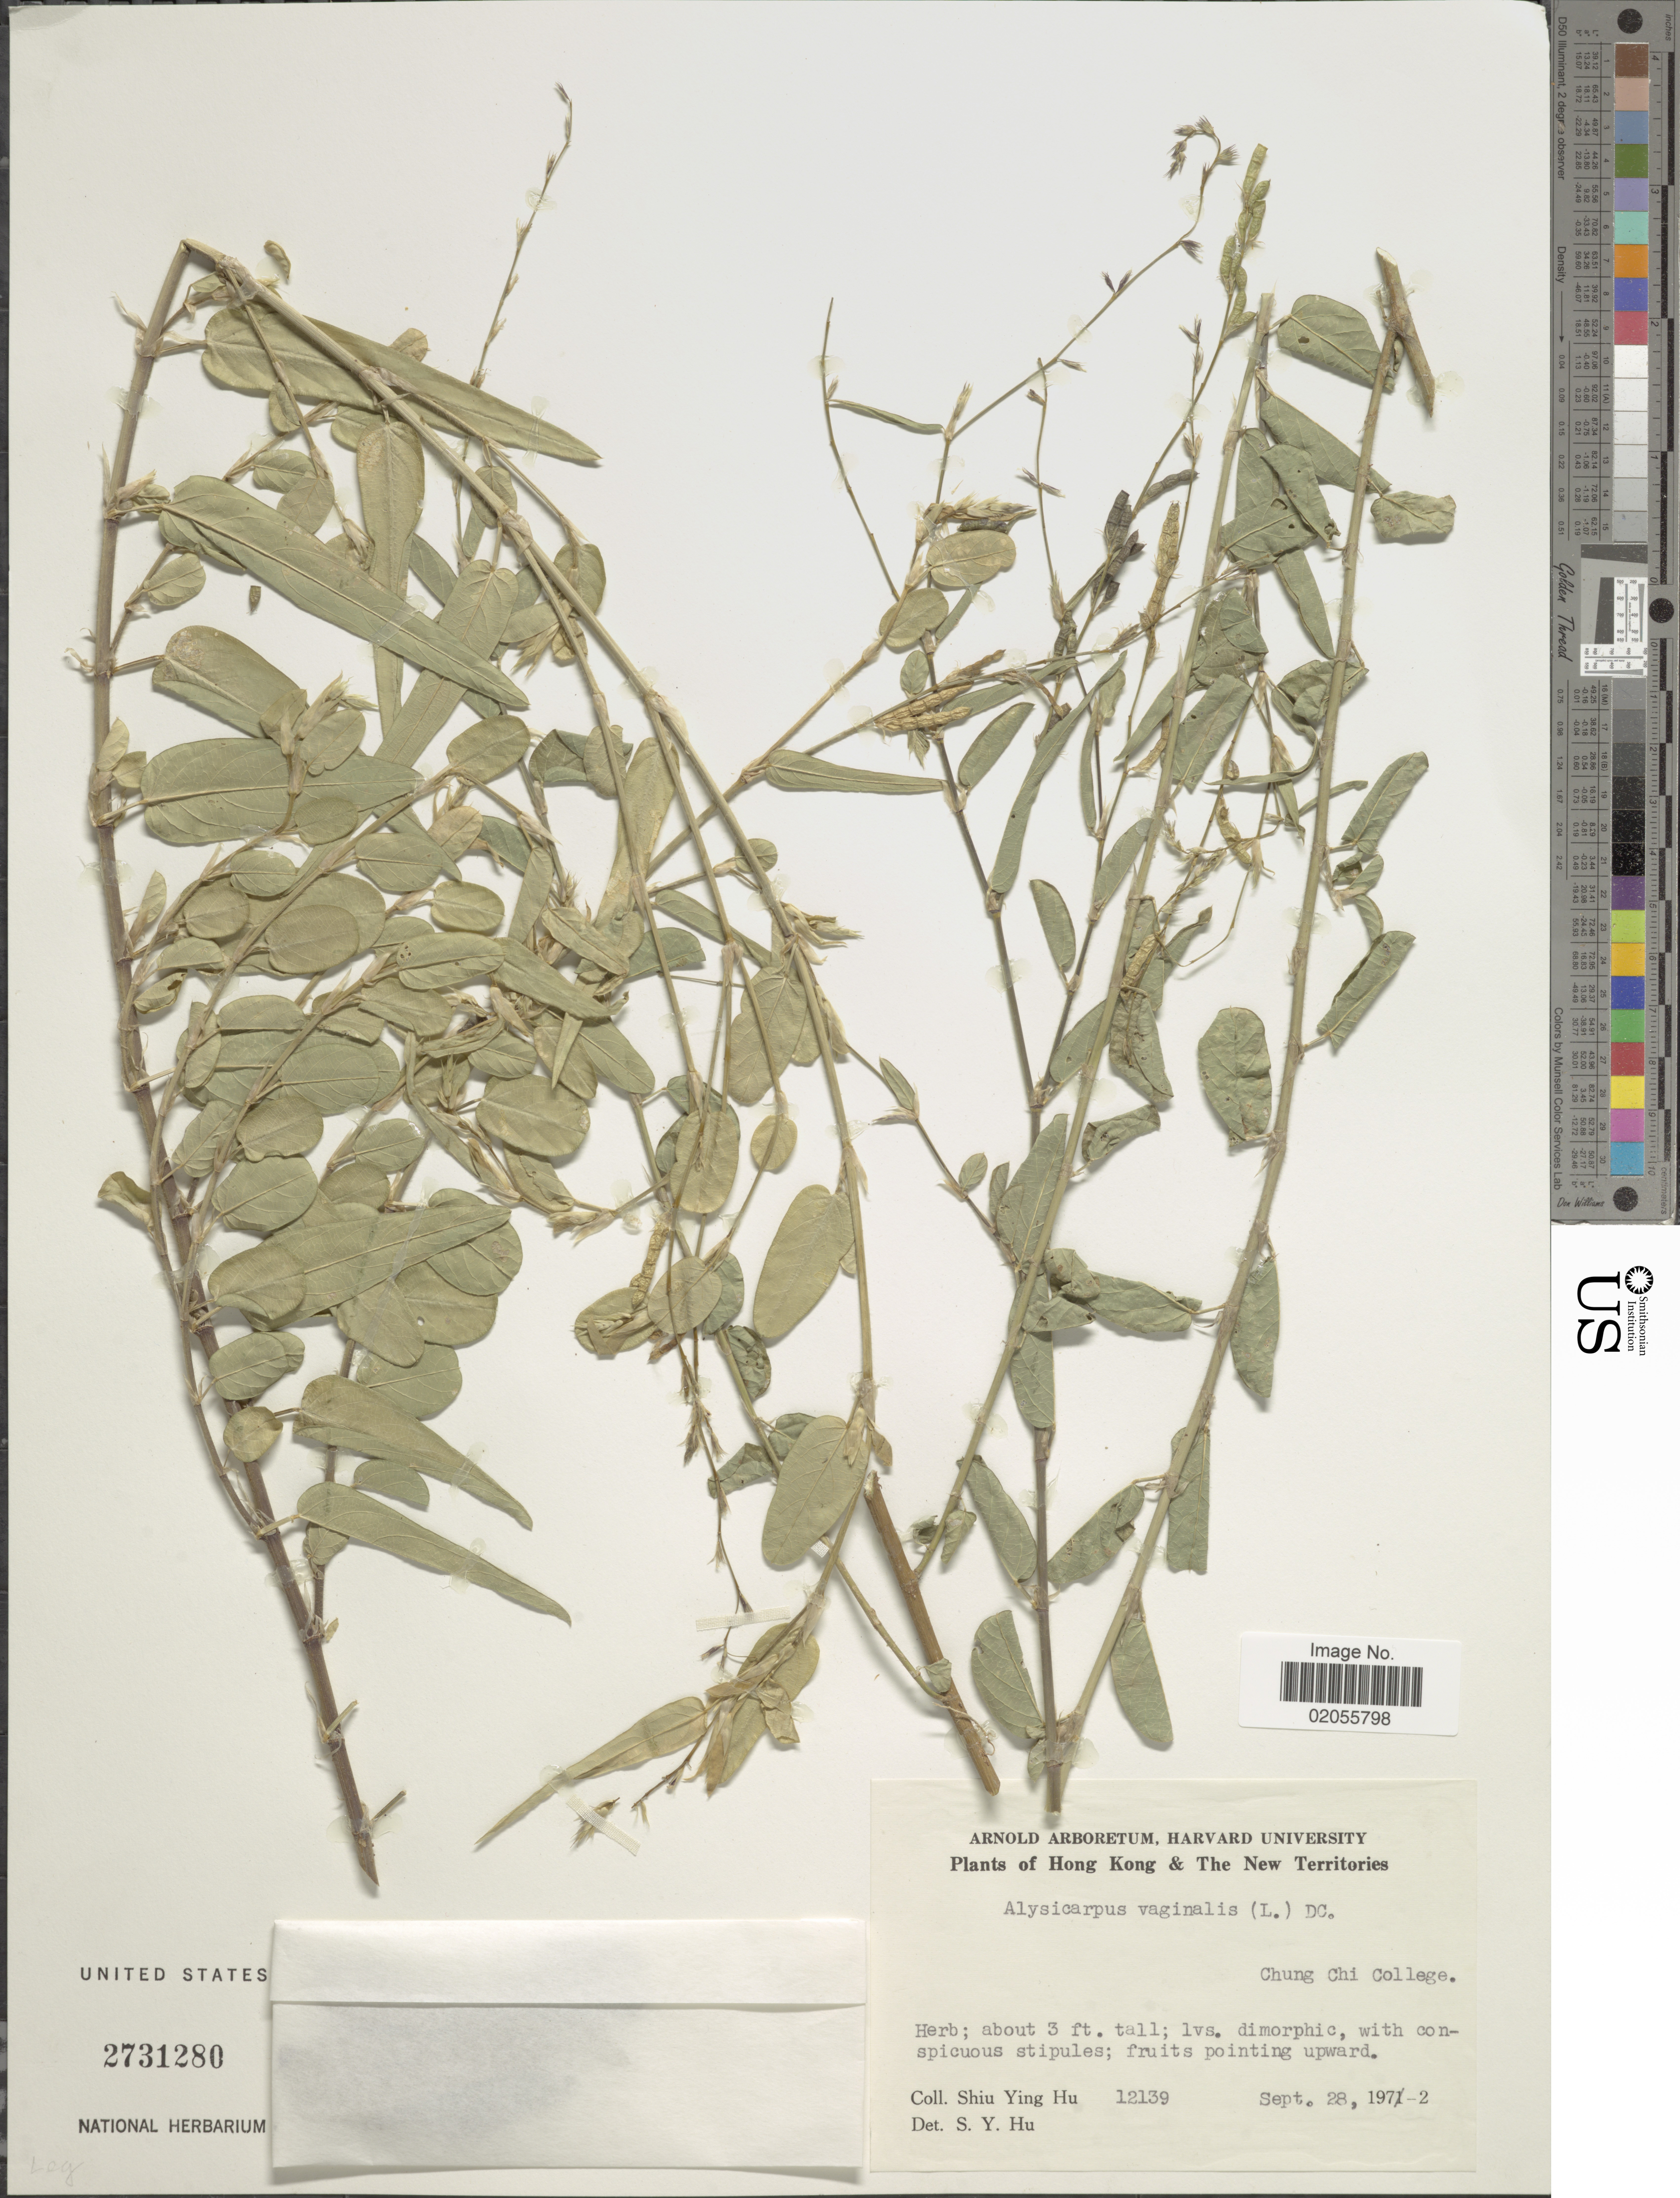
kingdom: Plantae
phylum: Tracheophyta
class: Magnoliopsida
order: Fabales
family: Fabaceae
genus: Alysicarpus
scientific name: Alysicarpus vaginalis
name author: (L.) DC.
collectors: S. Y. Hu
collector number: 12139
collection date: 1972-09-28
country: China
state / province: Hong Kong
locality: The New Territories, Chung Chi College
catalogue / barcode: US 2731280